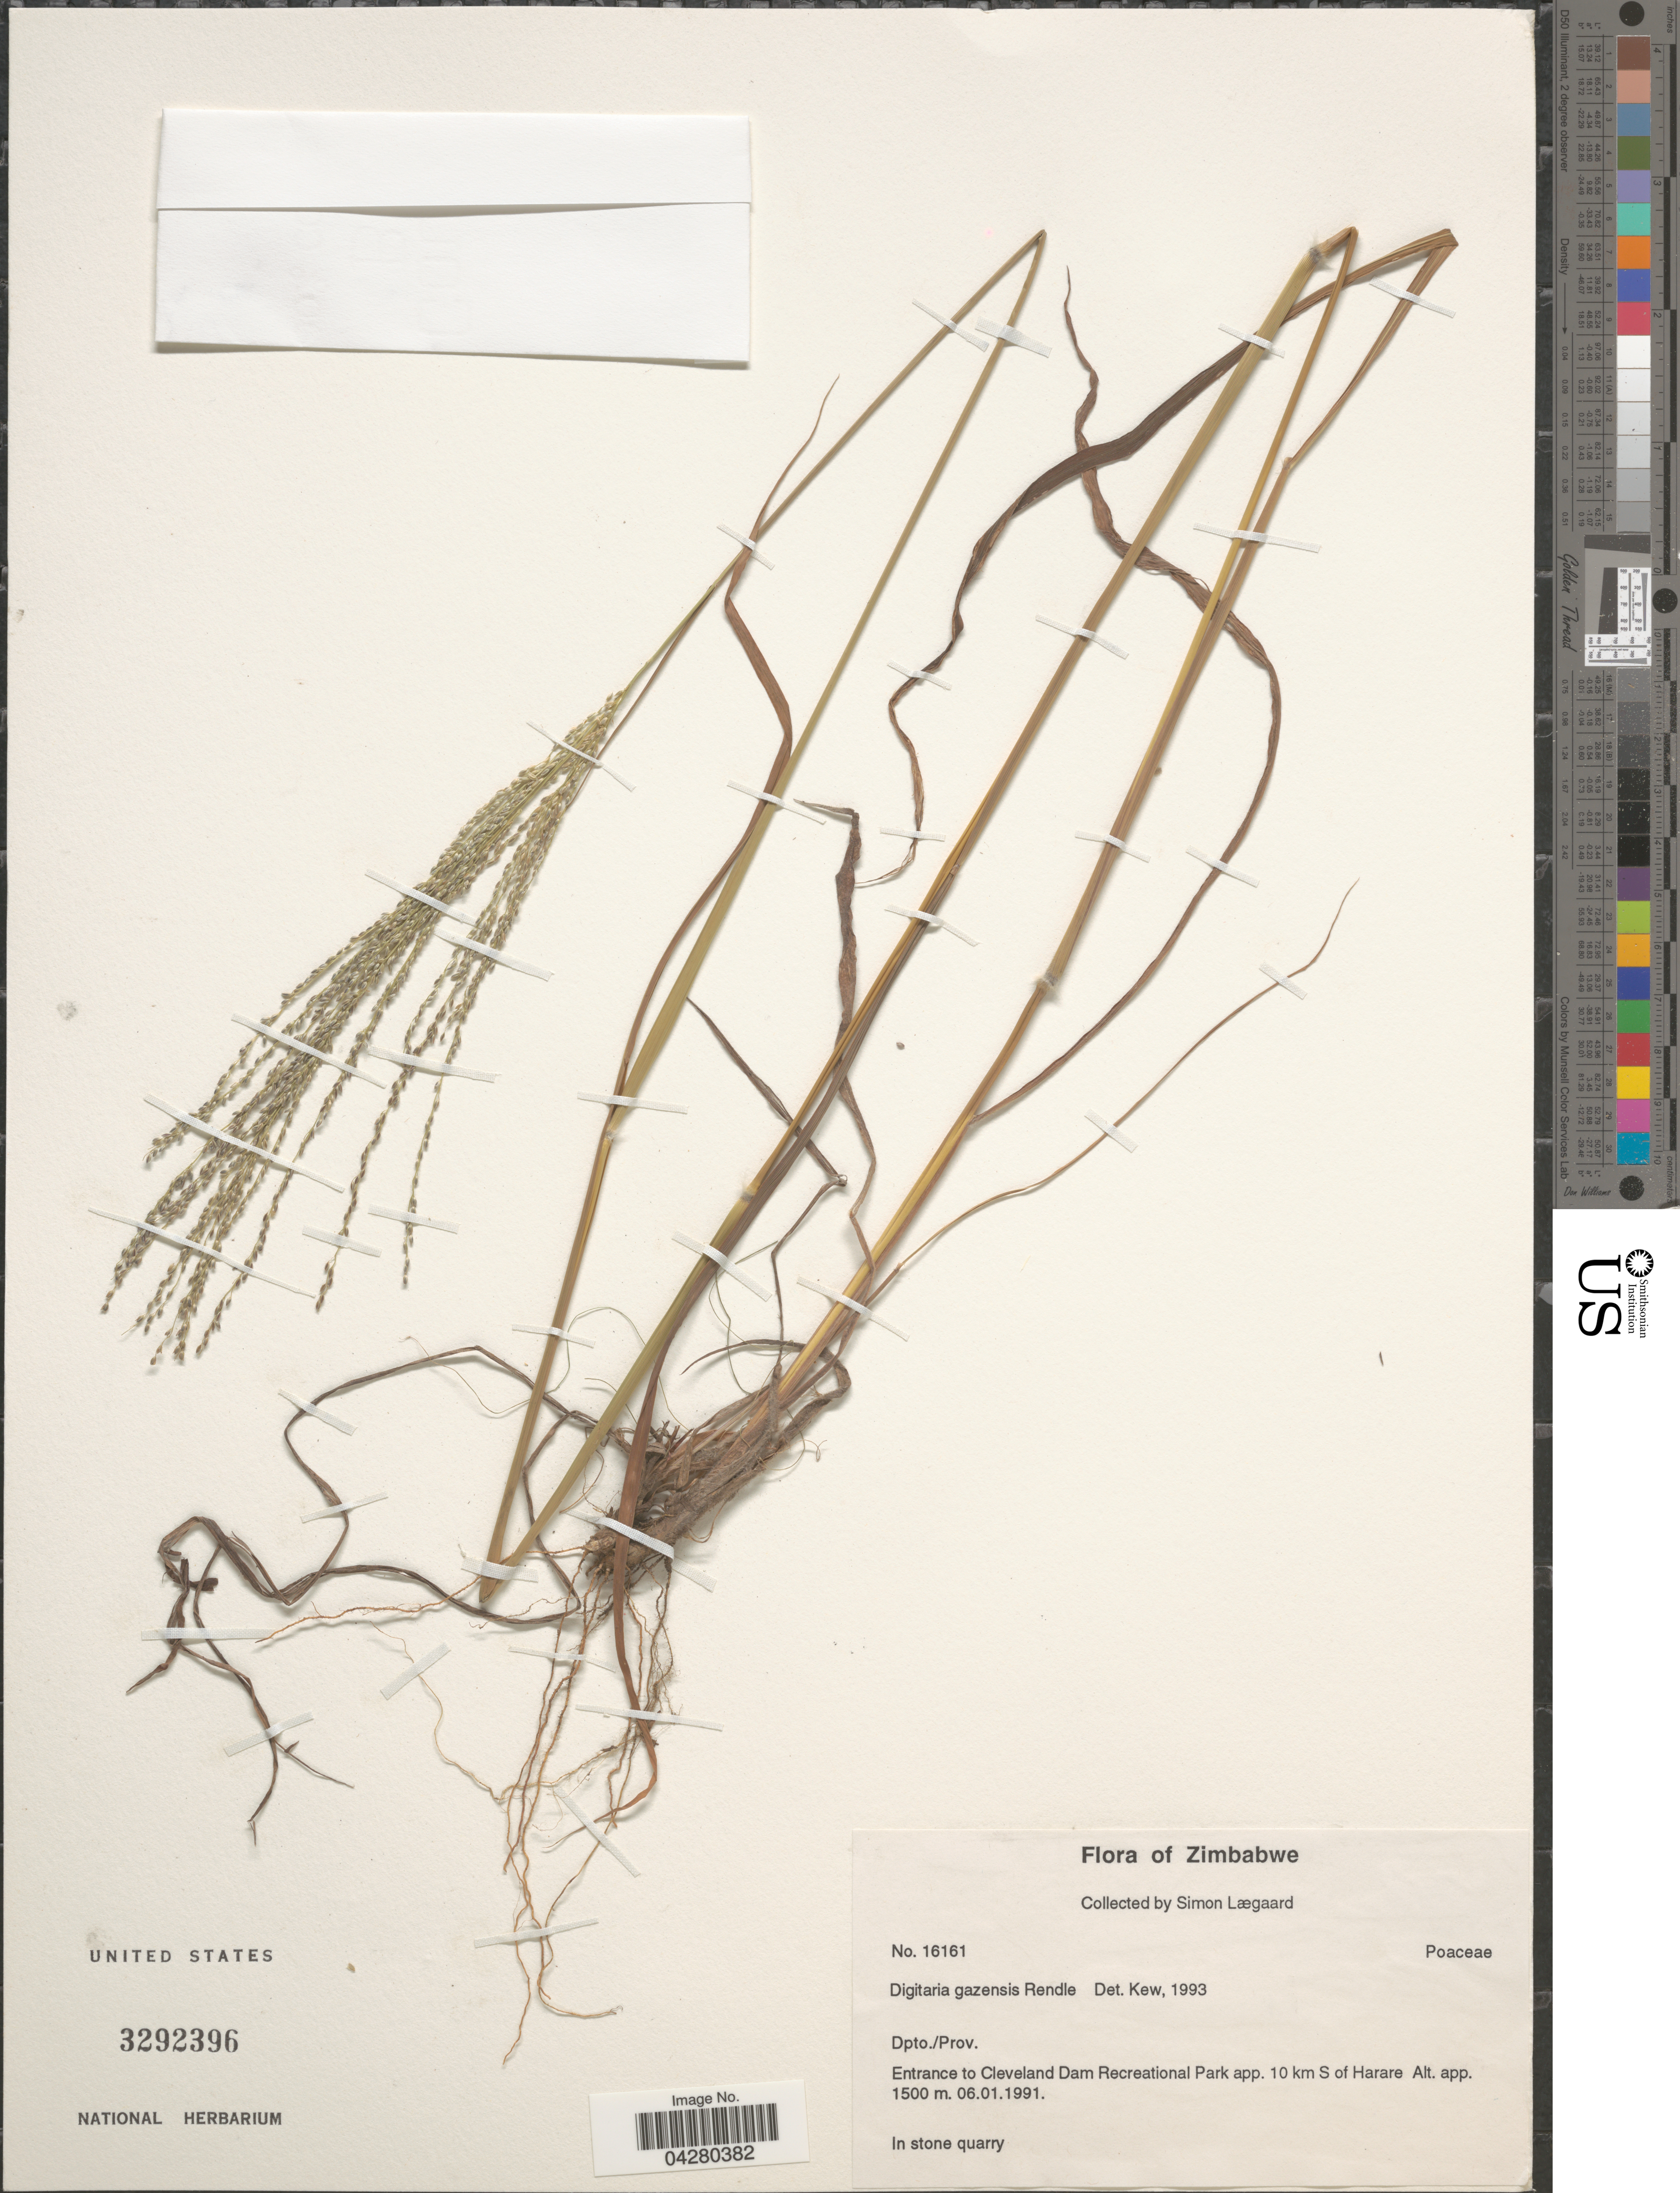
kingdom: Plantae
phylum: Tracheophyta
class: Liliopsida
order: Poales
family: Poaceae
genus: Digitaria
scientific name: Digitaria gazensis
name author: Rendle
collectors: S. Lægaard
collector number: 16161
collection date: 1991-01-06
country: Zimbabwe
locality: Dpto./Prov. Entrance to Cleveland Dam Recreational Park app. 10 km S of Harare.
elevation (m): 1500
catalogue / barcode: US 3292396